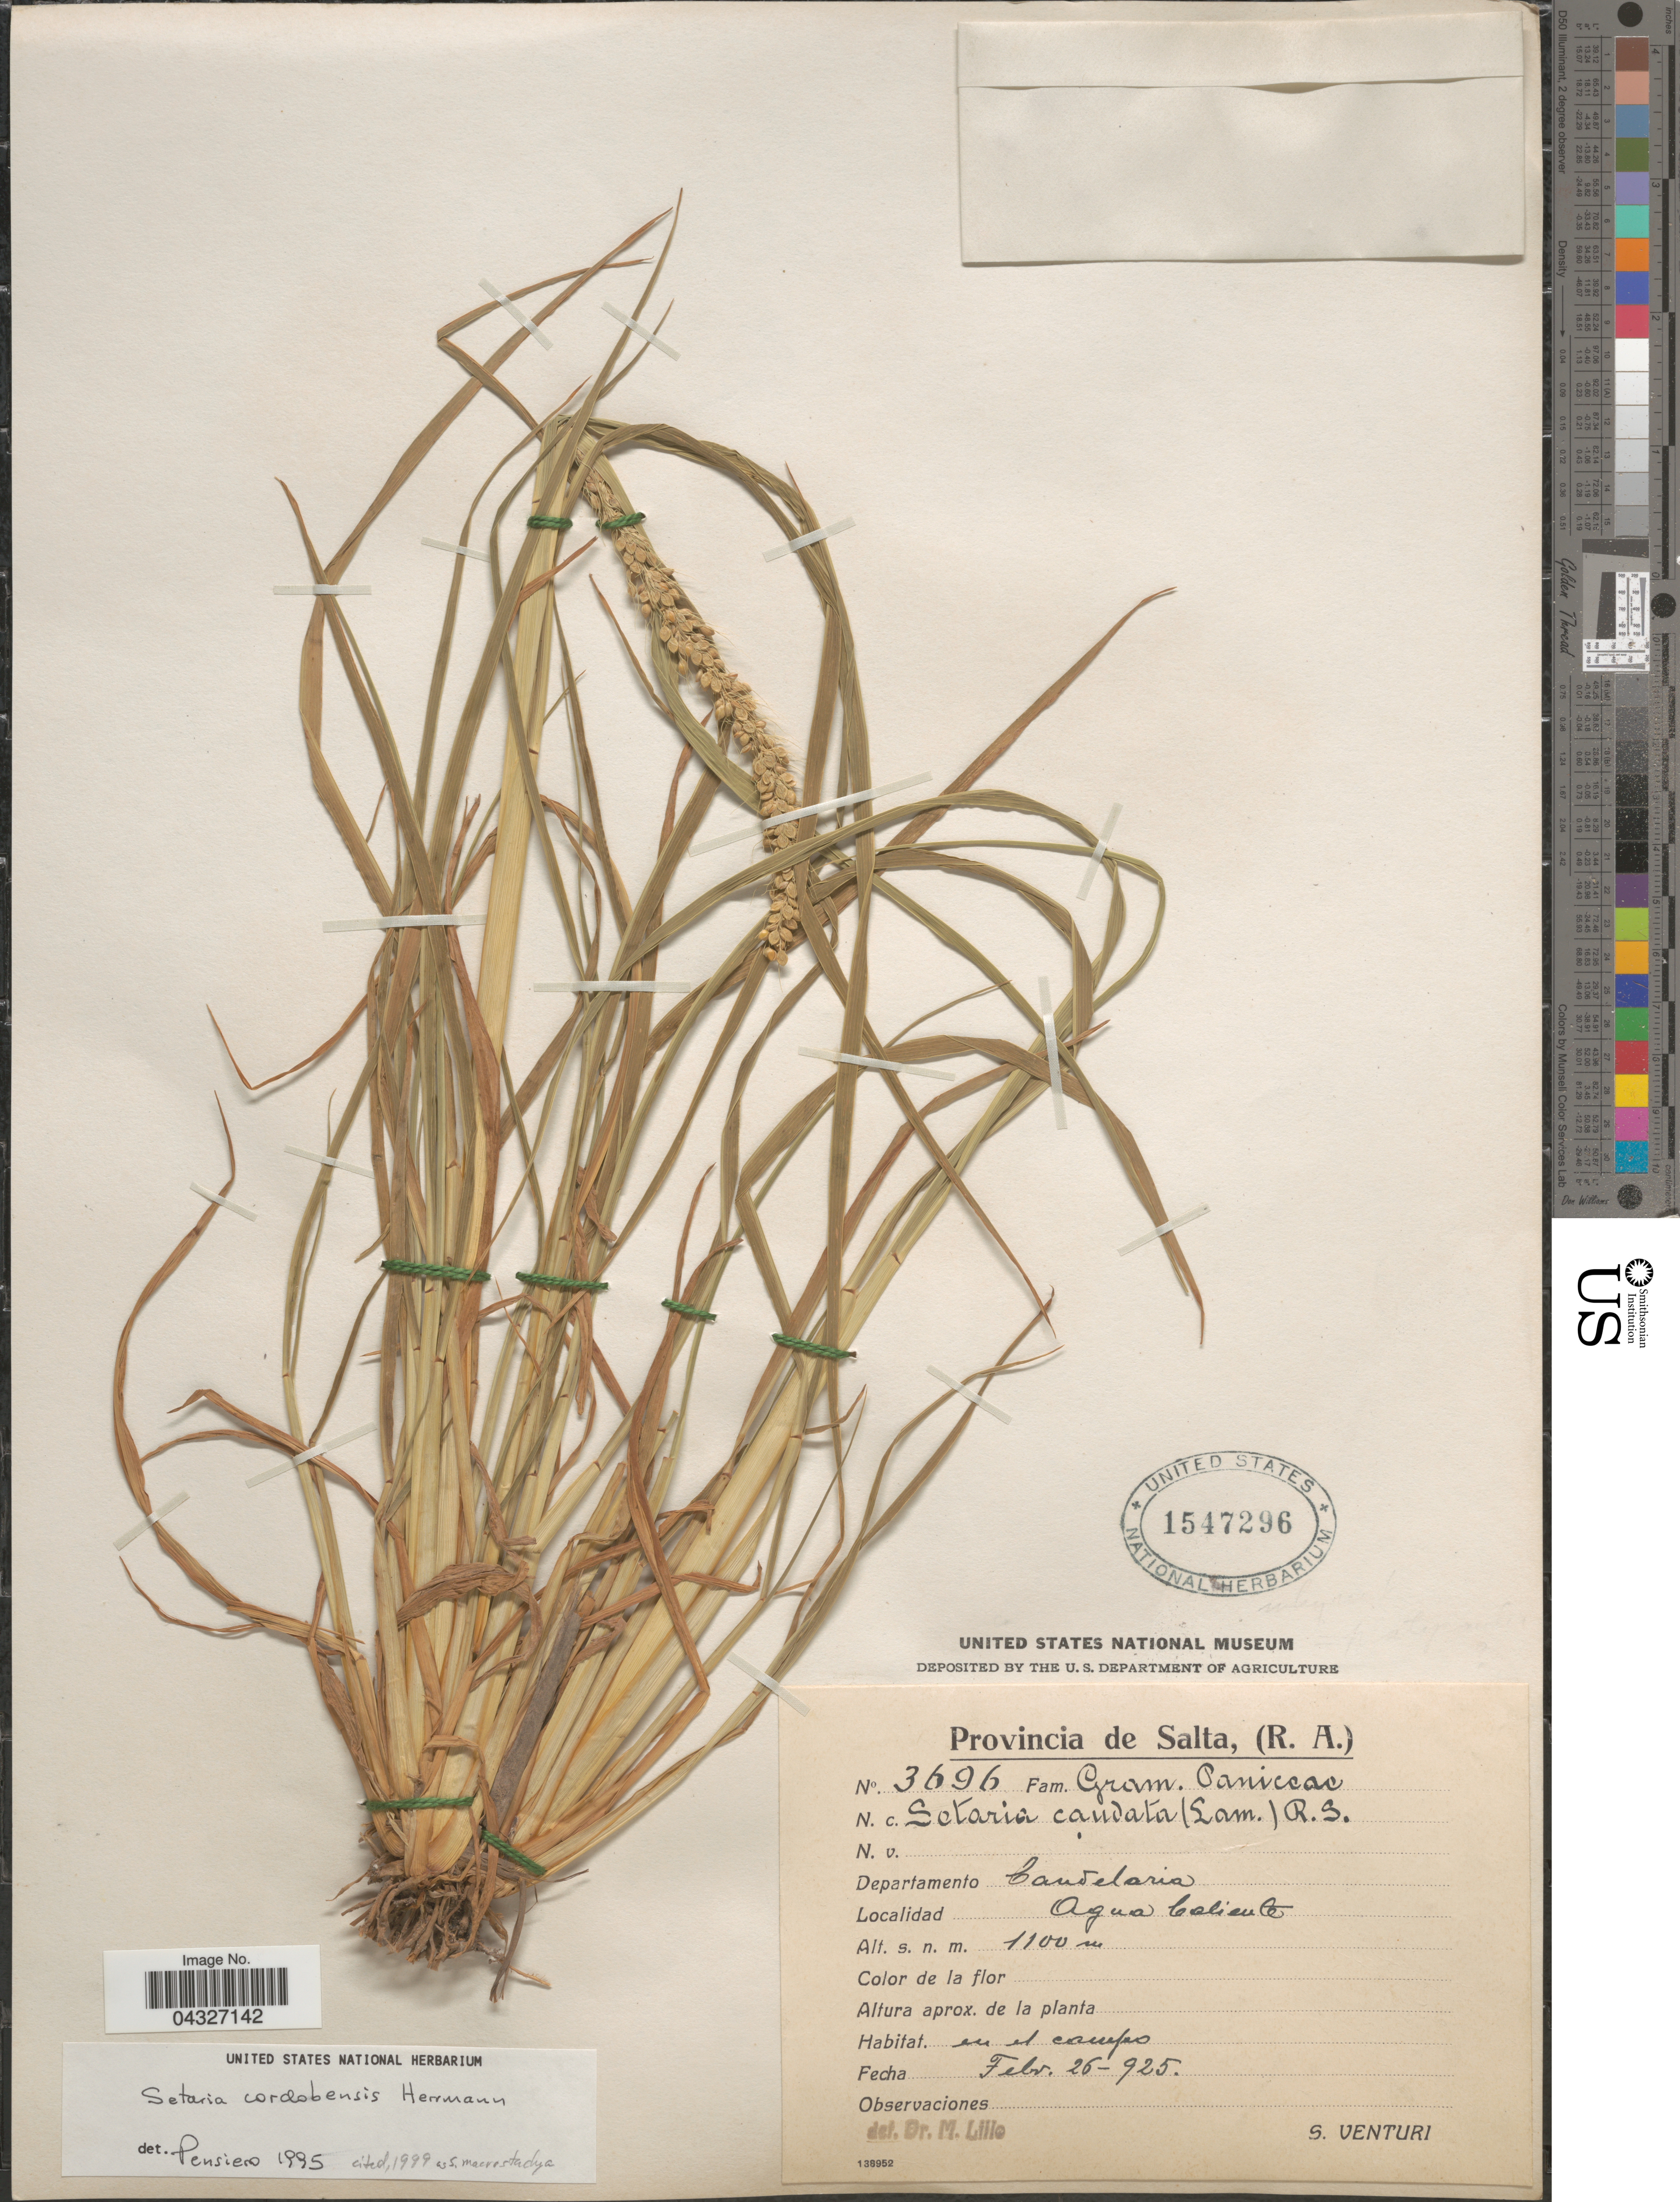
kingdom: Plantae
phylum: Tracheophyta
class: Liliopsida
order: Poales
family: Poaceae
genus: Setaria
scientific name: Setaria cordobensis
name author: R.A.W. Herrm.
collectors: S. Venturi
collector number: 3696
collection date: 1925-02-26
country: Argentina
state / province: Salta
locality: Departamento Candelaria. Agua Caliente.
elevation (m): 1100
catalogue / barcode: US 1547296